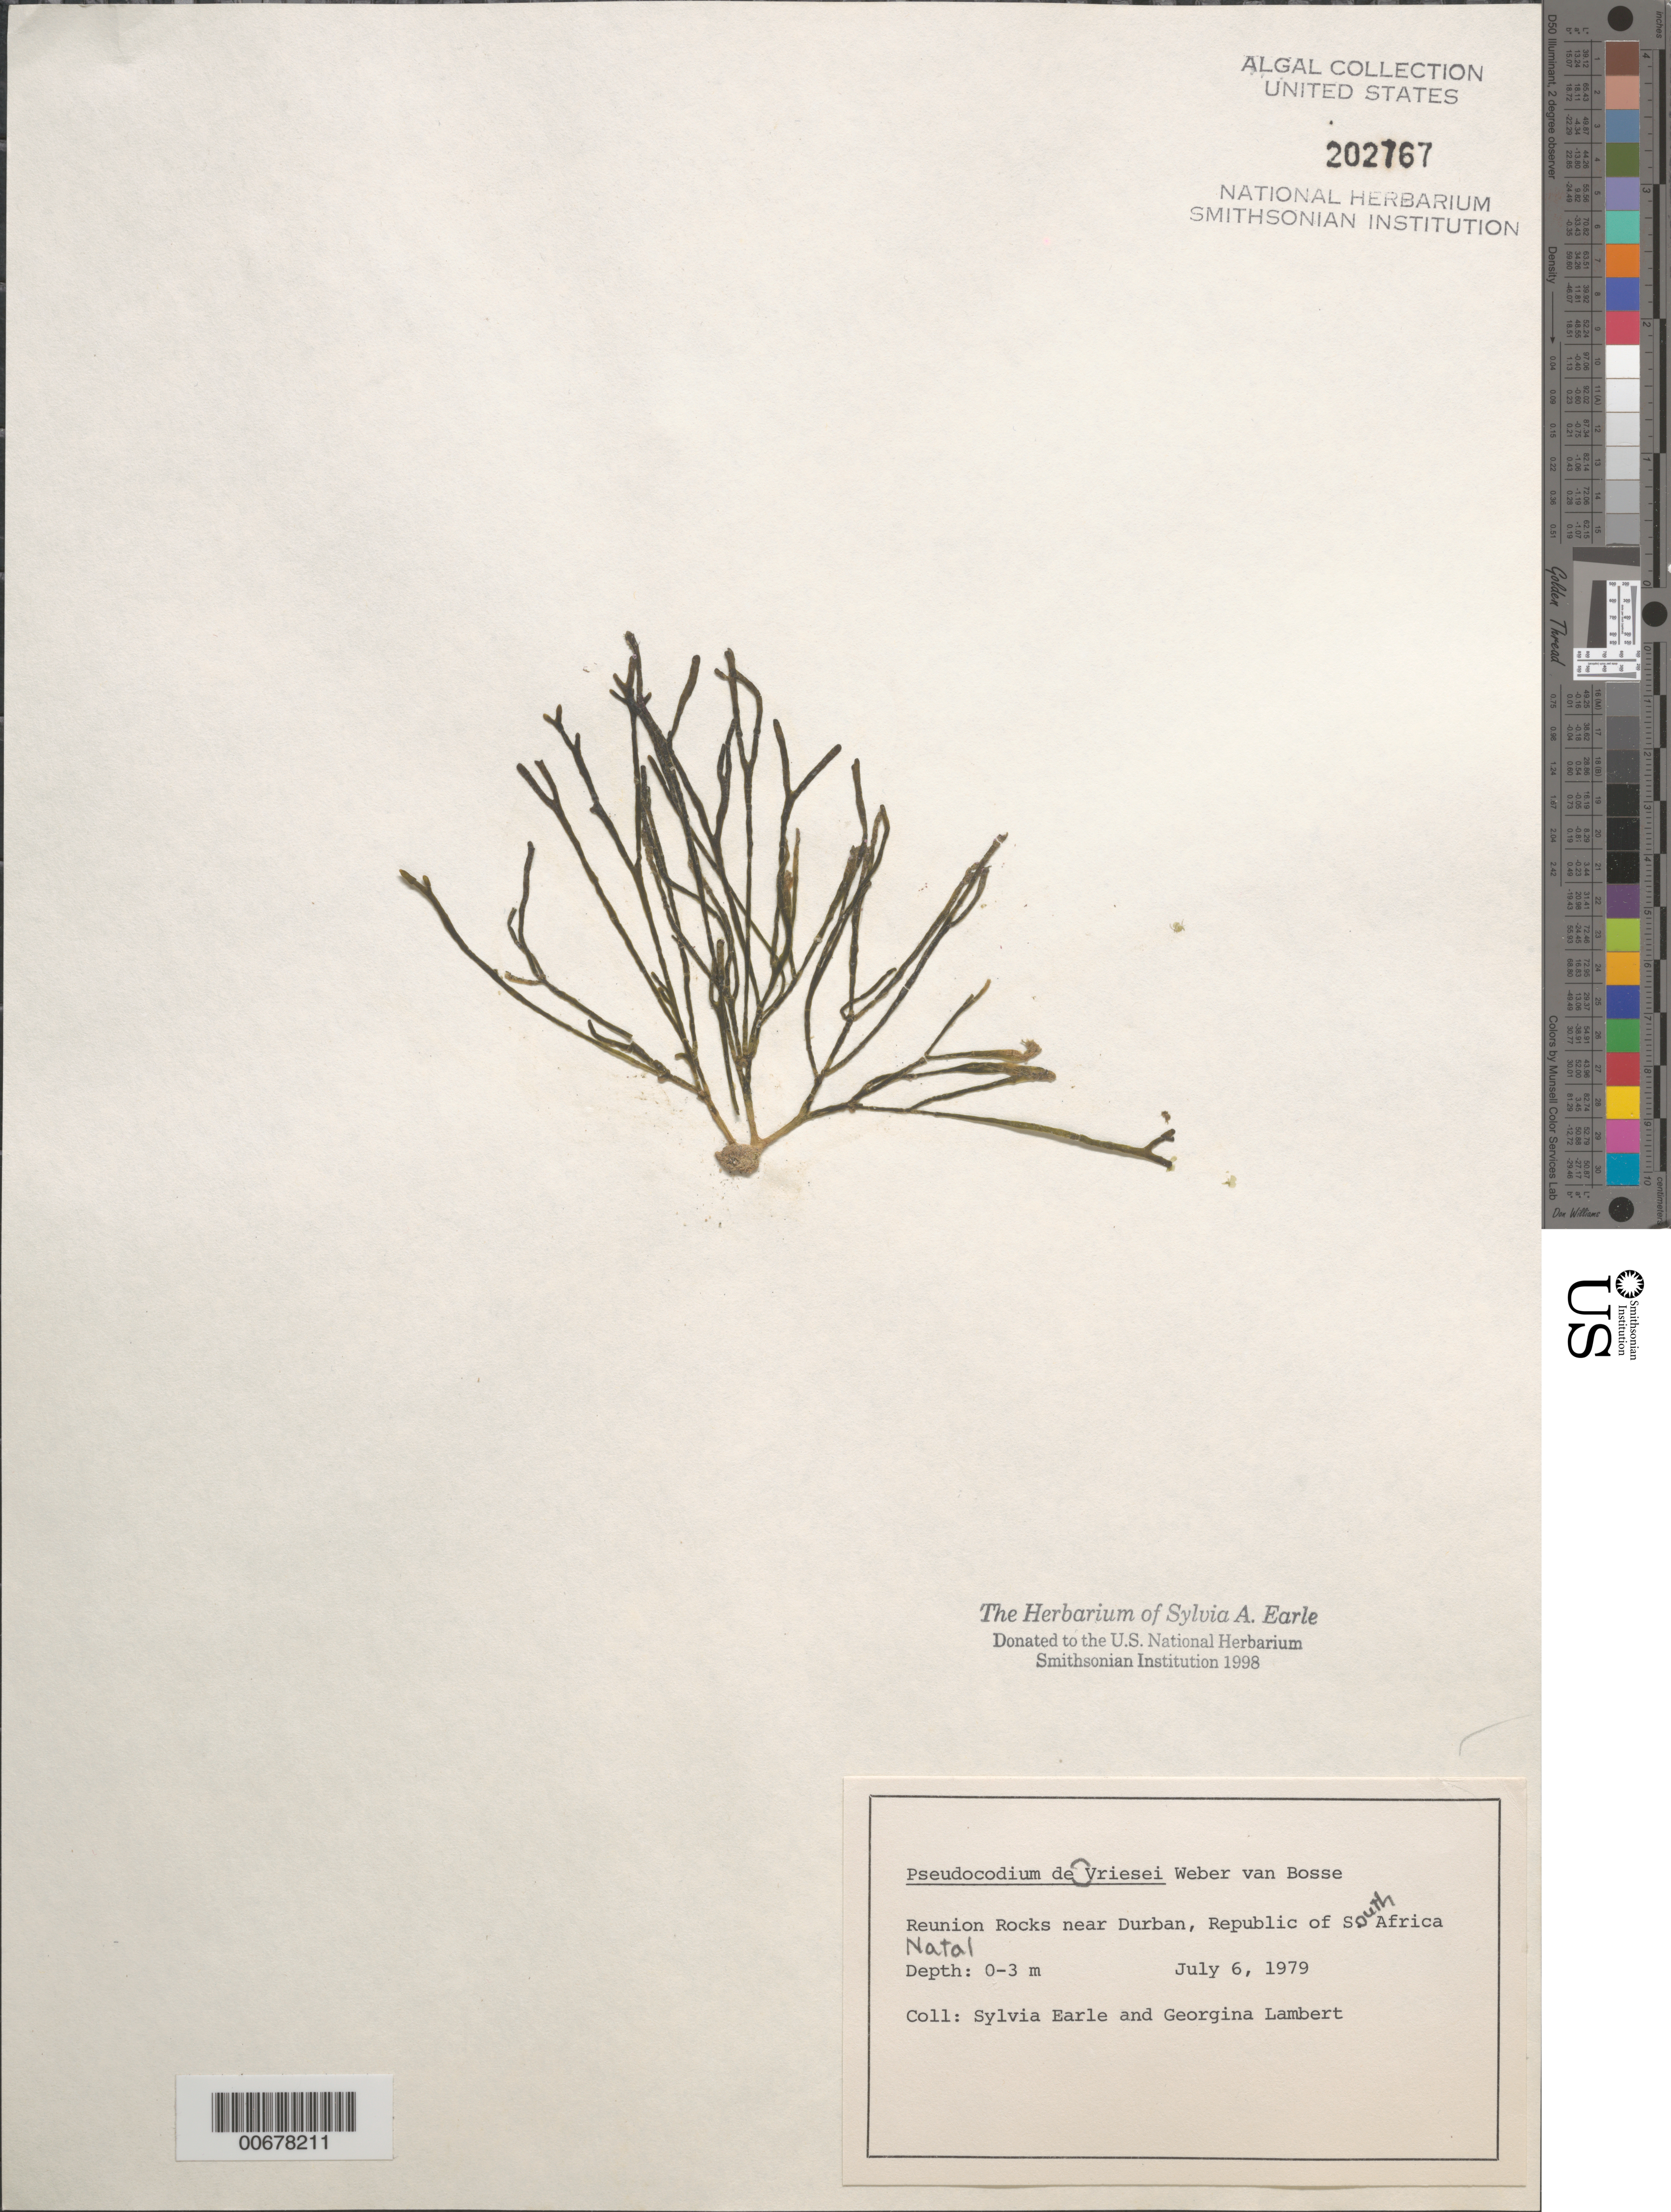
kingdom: Plantae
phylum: Chlorophyta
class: Ulvophyceae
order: Bryopsidales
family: Pseudocodiaceae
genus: Pseudocodium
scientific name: Pseudocodium de-vriesii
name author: Weber Bosse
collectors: S. A. Earle & G. Lambert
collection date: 1979-07-06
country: South Africa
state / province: KwaZulu-Natal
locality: Reunion Rocks near Durban, Republic of South Africa. Natal.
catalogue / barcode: US 202767